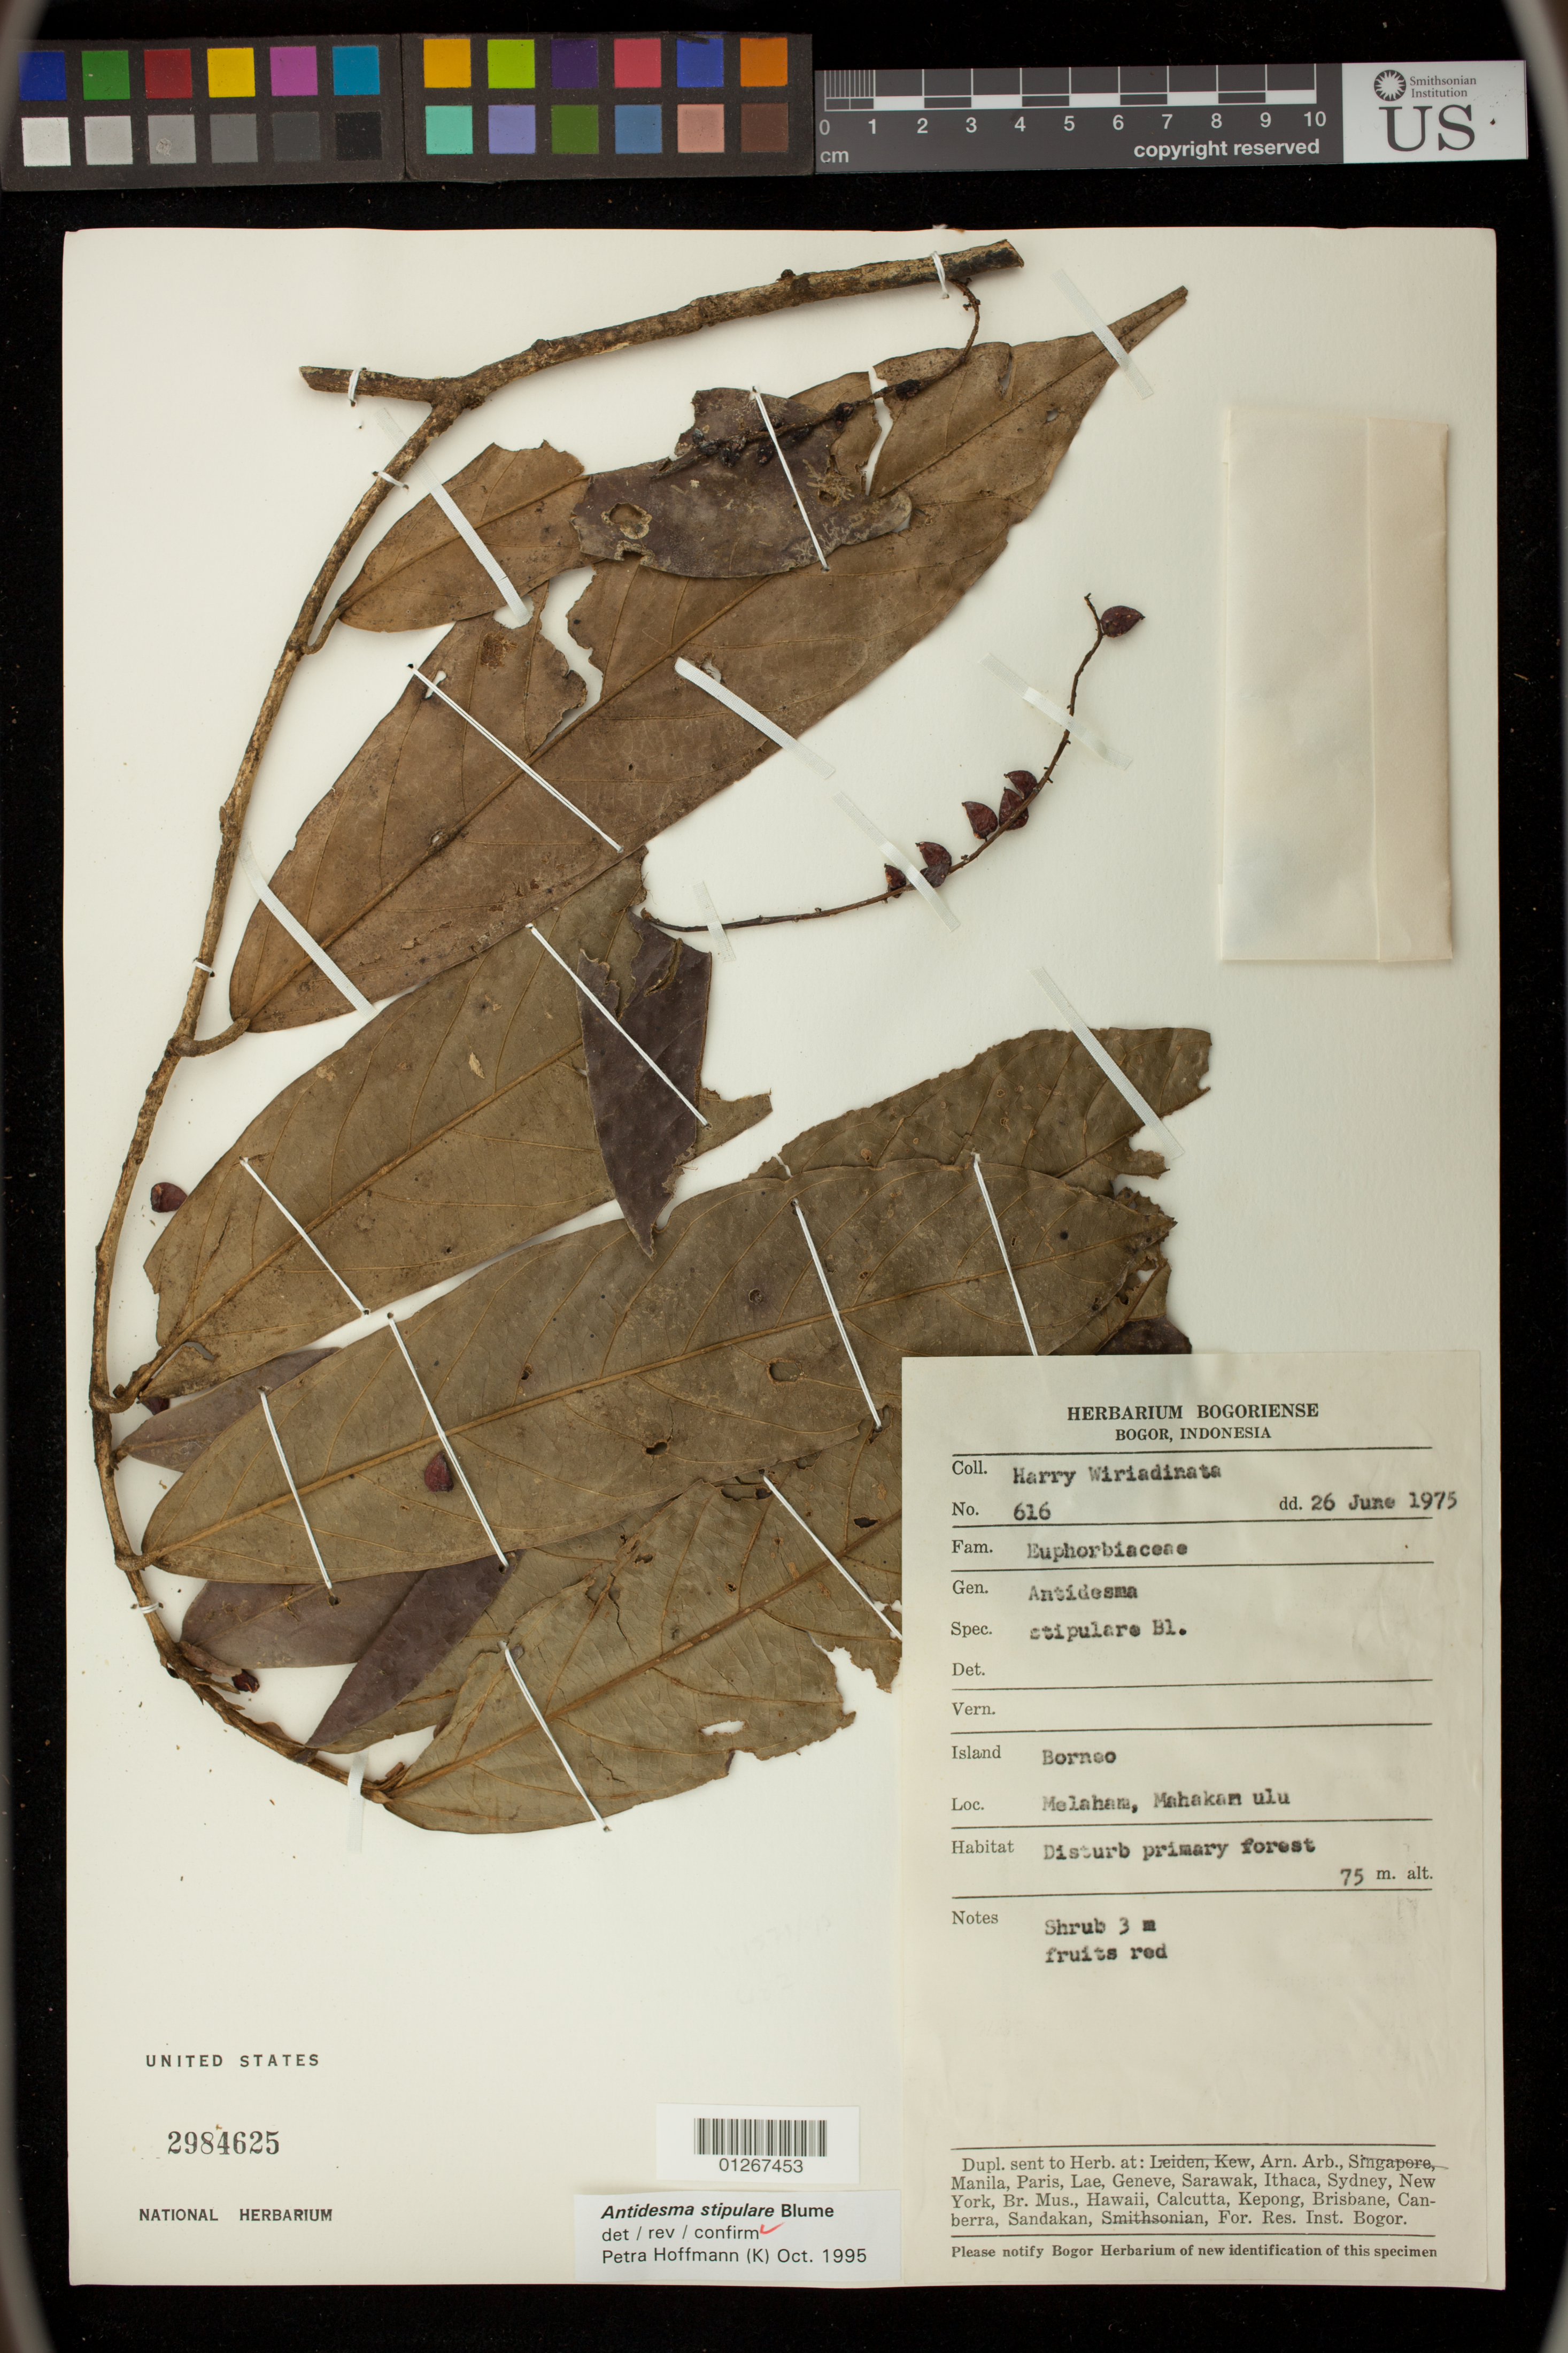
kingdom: Plantae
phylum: Tracheophyta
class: Magnoliopsida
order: Malpighiales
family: Phyllanthaceae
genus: Antidesma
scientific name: Antidesma stipulare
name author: Blume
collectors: H. Wiriadinata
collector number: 616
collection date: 1975-06-26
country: Malaysia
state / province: Sabah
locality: Melaham, Mahakam ulu, Borneo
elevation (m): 75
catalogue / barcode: US 2984625